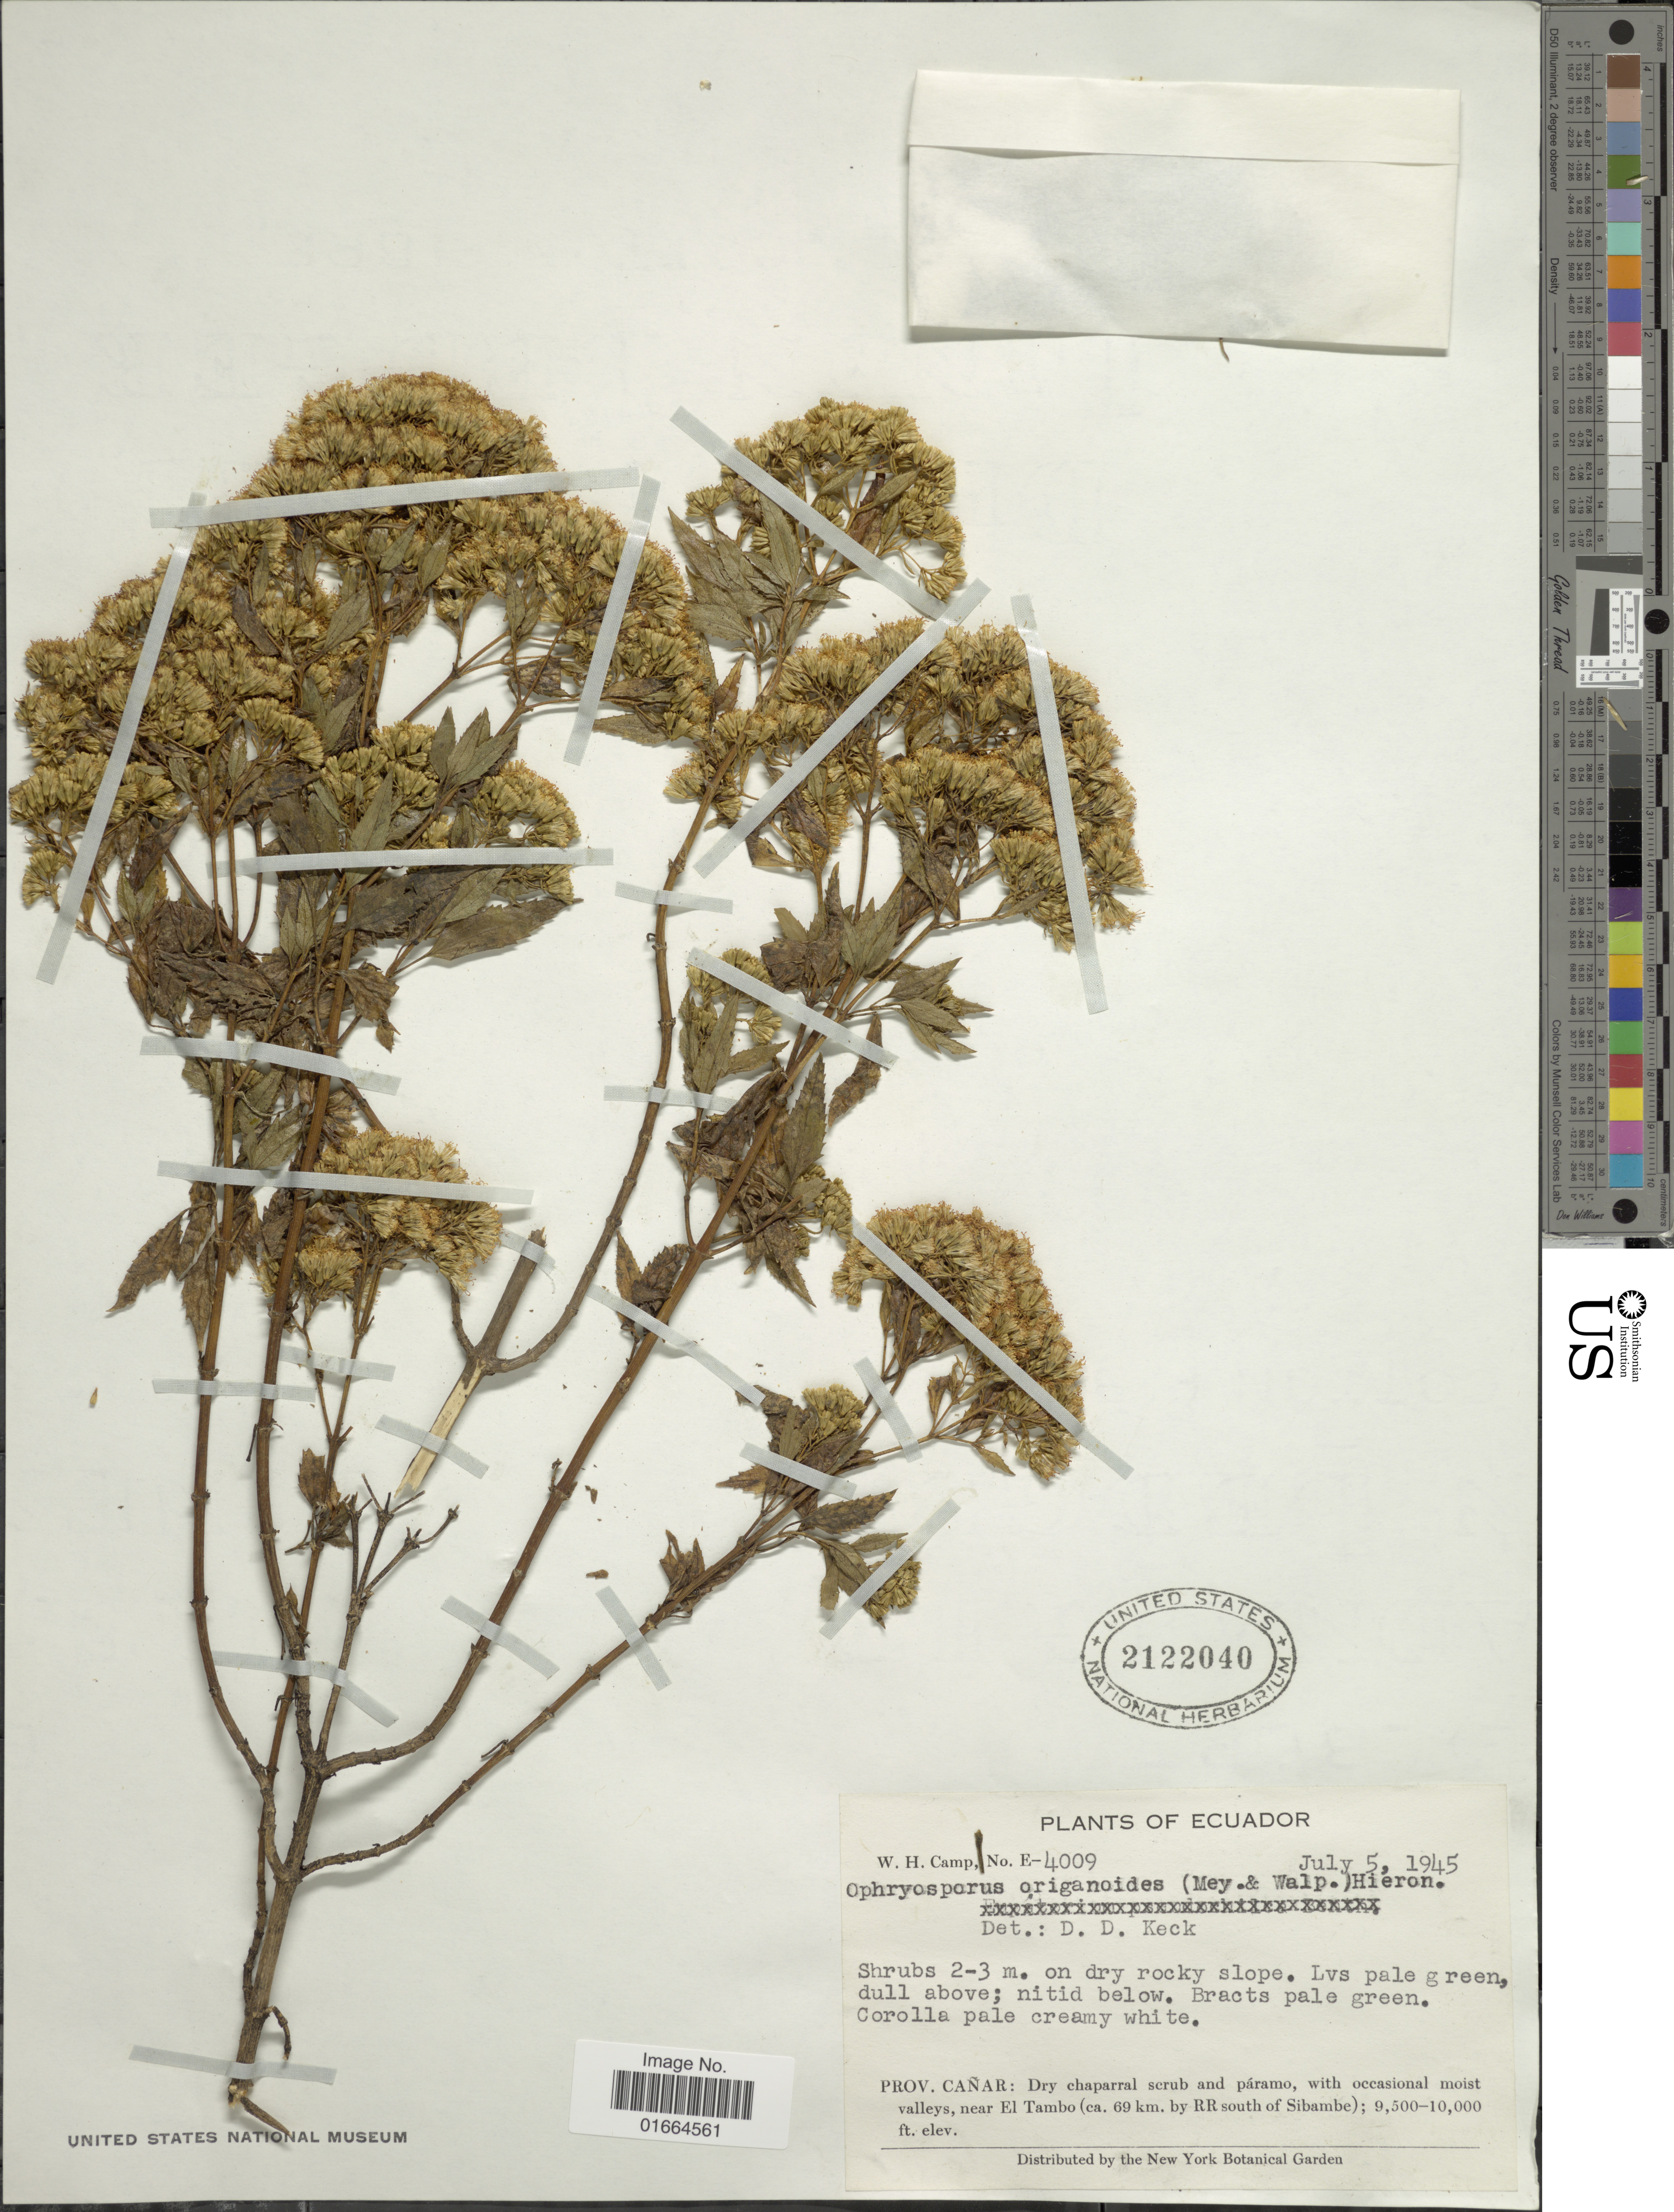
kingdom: Plantae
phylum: Tracheophyta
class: Magnoliopsida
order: Asterales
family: Asteraceae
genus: Ophryosporus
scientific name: Ophryosporus chilca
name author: (Kunth) Hieron.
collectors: W. H. Camp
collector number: E-4009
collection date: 1945-07-05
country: Ecuador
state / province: Cañar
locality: Prov. Canar: Dry chaparral scrub and paramo, with occasional moist valleys, near El Tambo (69 km. by RR south of Sibambe)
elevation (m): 2896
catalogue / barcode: US 2122040